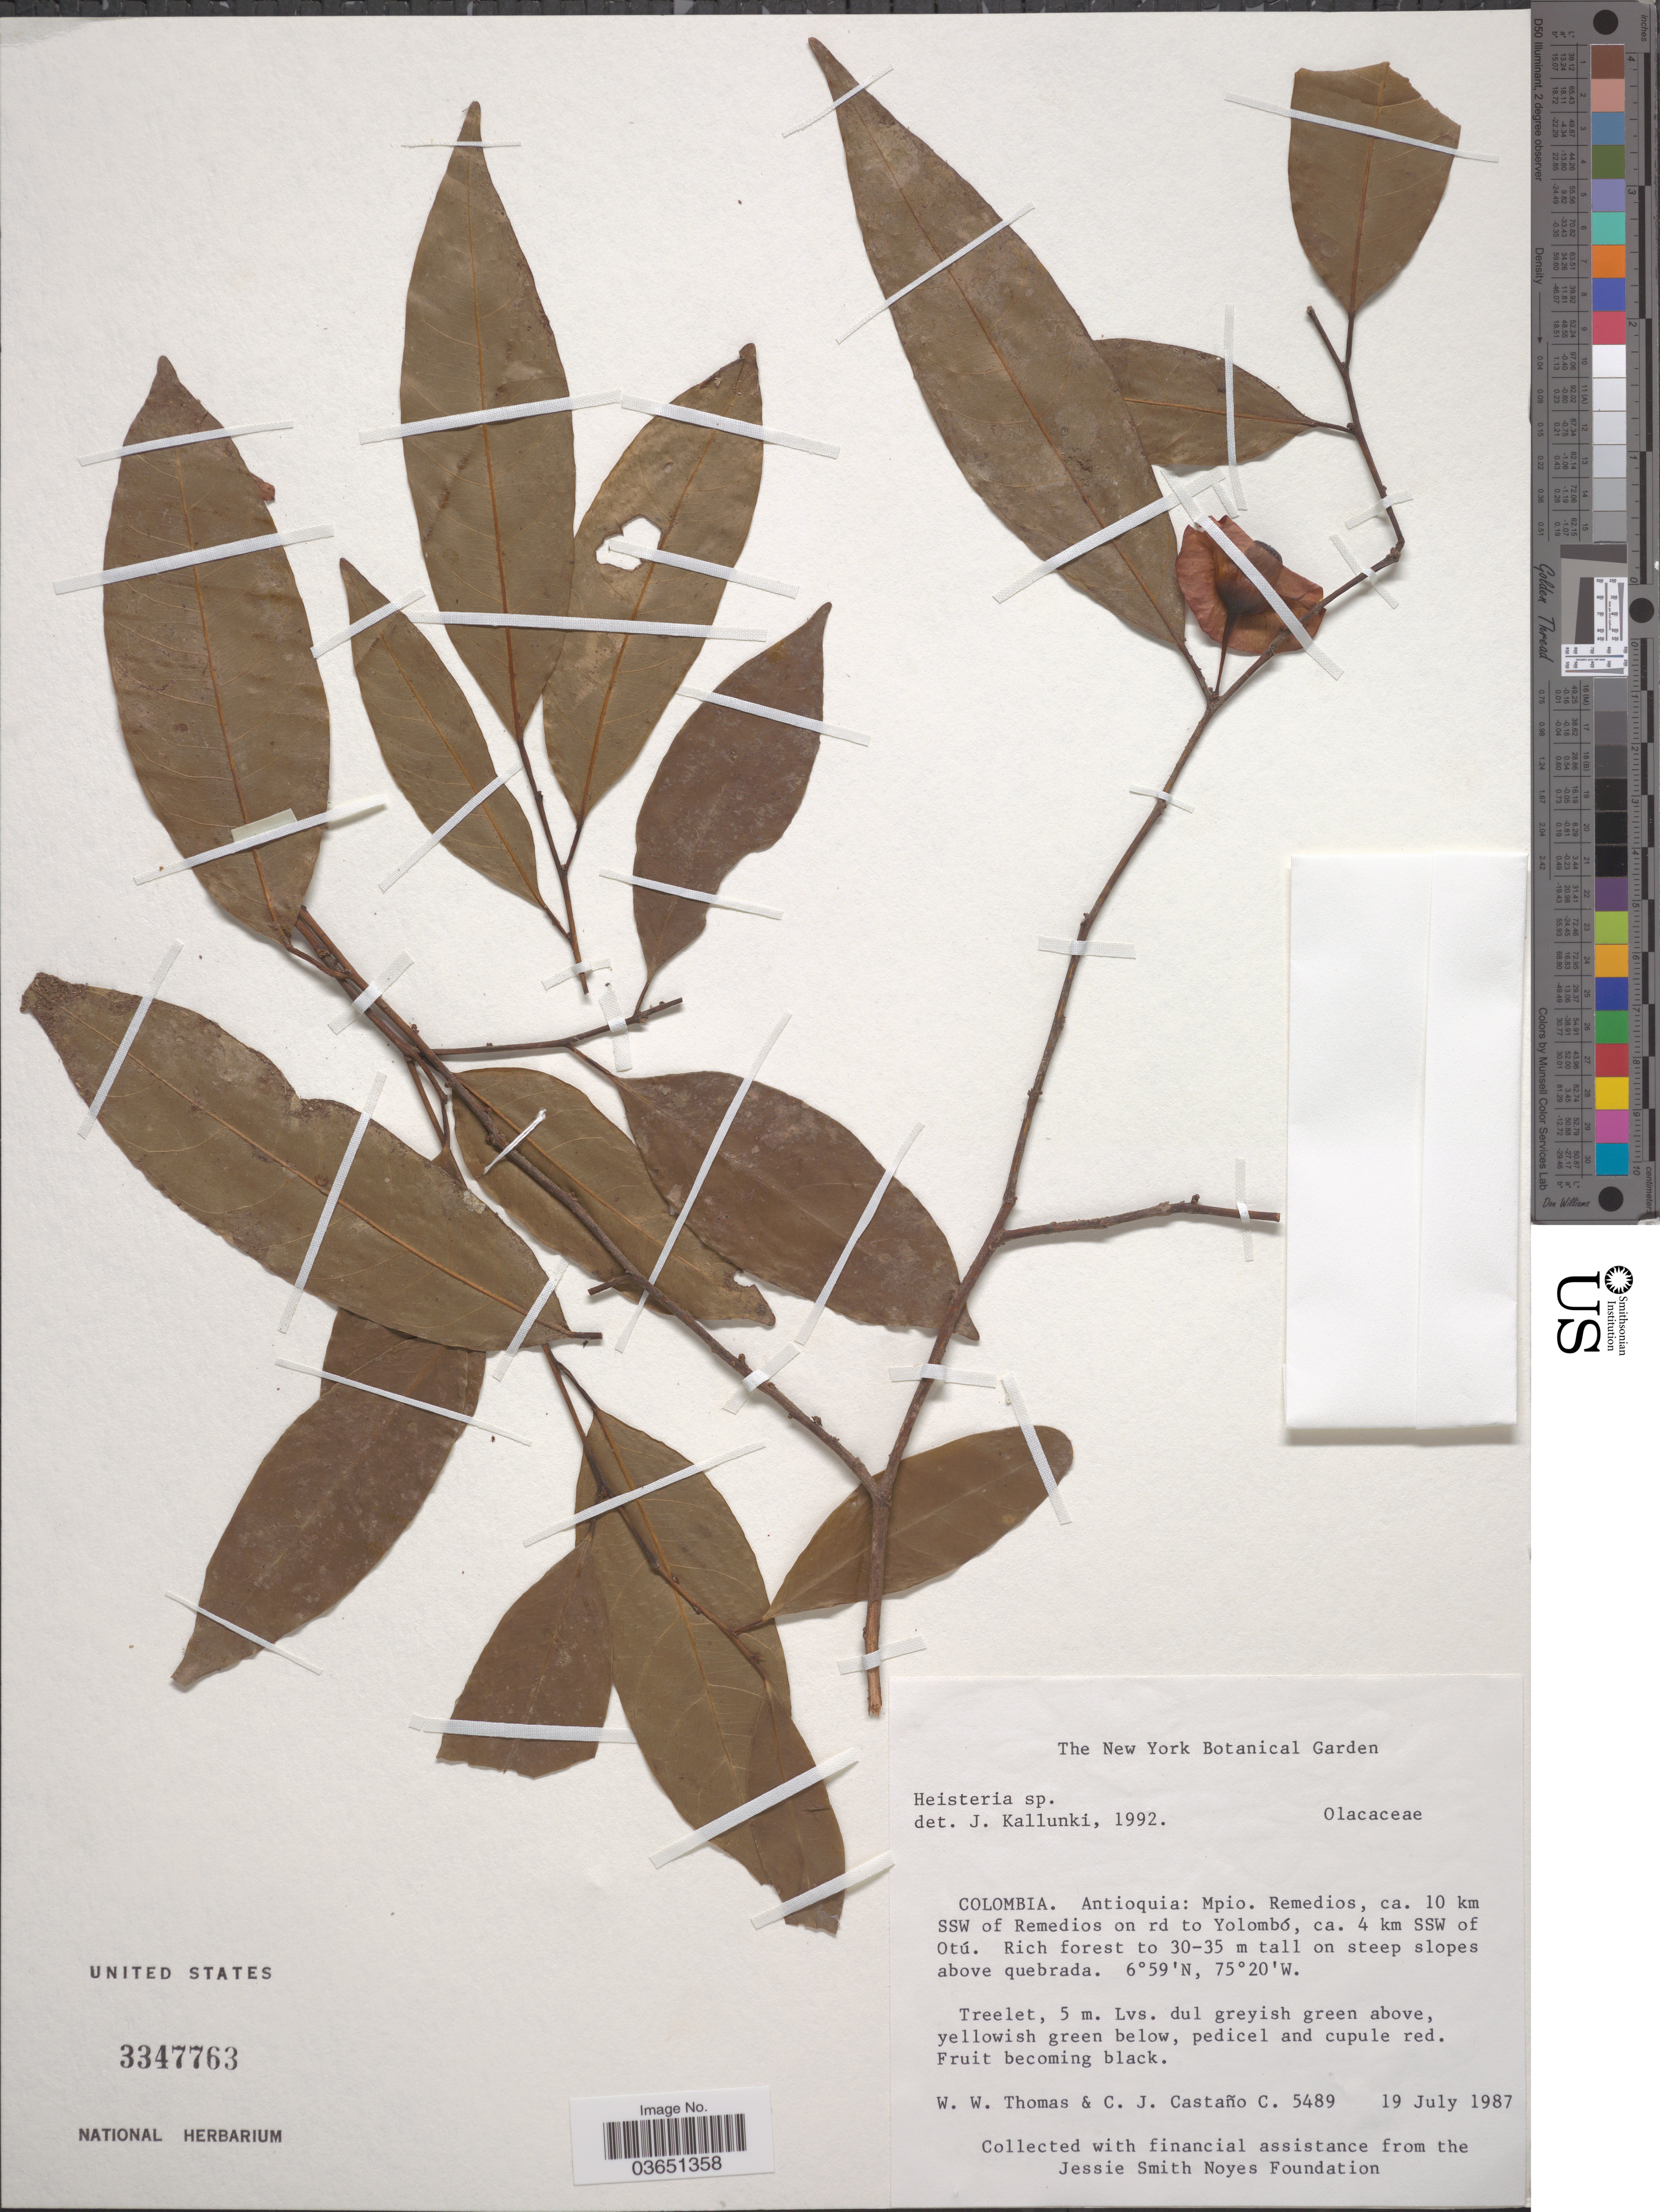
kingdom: Plantae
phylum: Tracheophyta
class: Magnoliopsida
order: Santalales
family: Erythropalaceae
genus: Heisteria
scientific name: Heisteria sp.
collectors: W. Thomas & C. Castano-C.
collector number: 5489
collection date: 1987-07-19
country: Colombia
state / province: Antioquia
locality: Mpio. Remedios, ca. 10 km SSW of Remedios on rd to Yolombó, ca. 4 km SSW of Otú.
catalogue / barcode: US 3347763